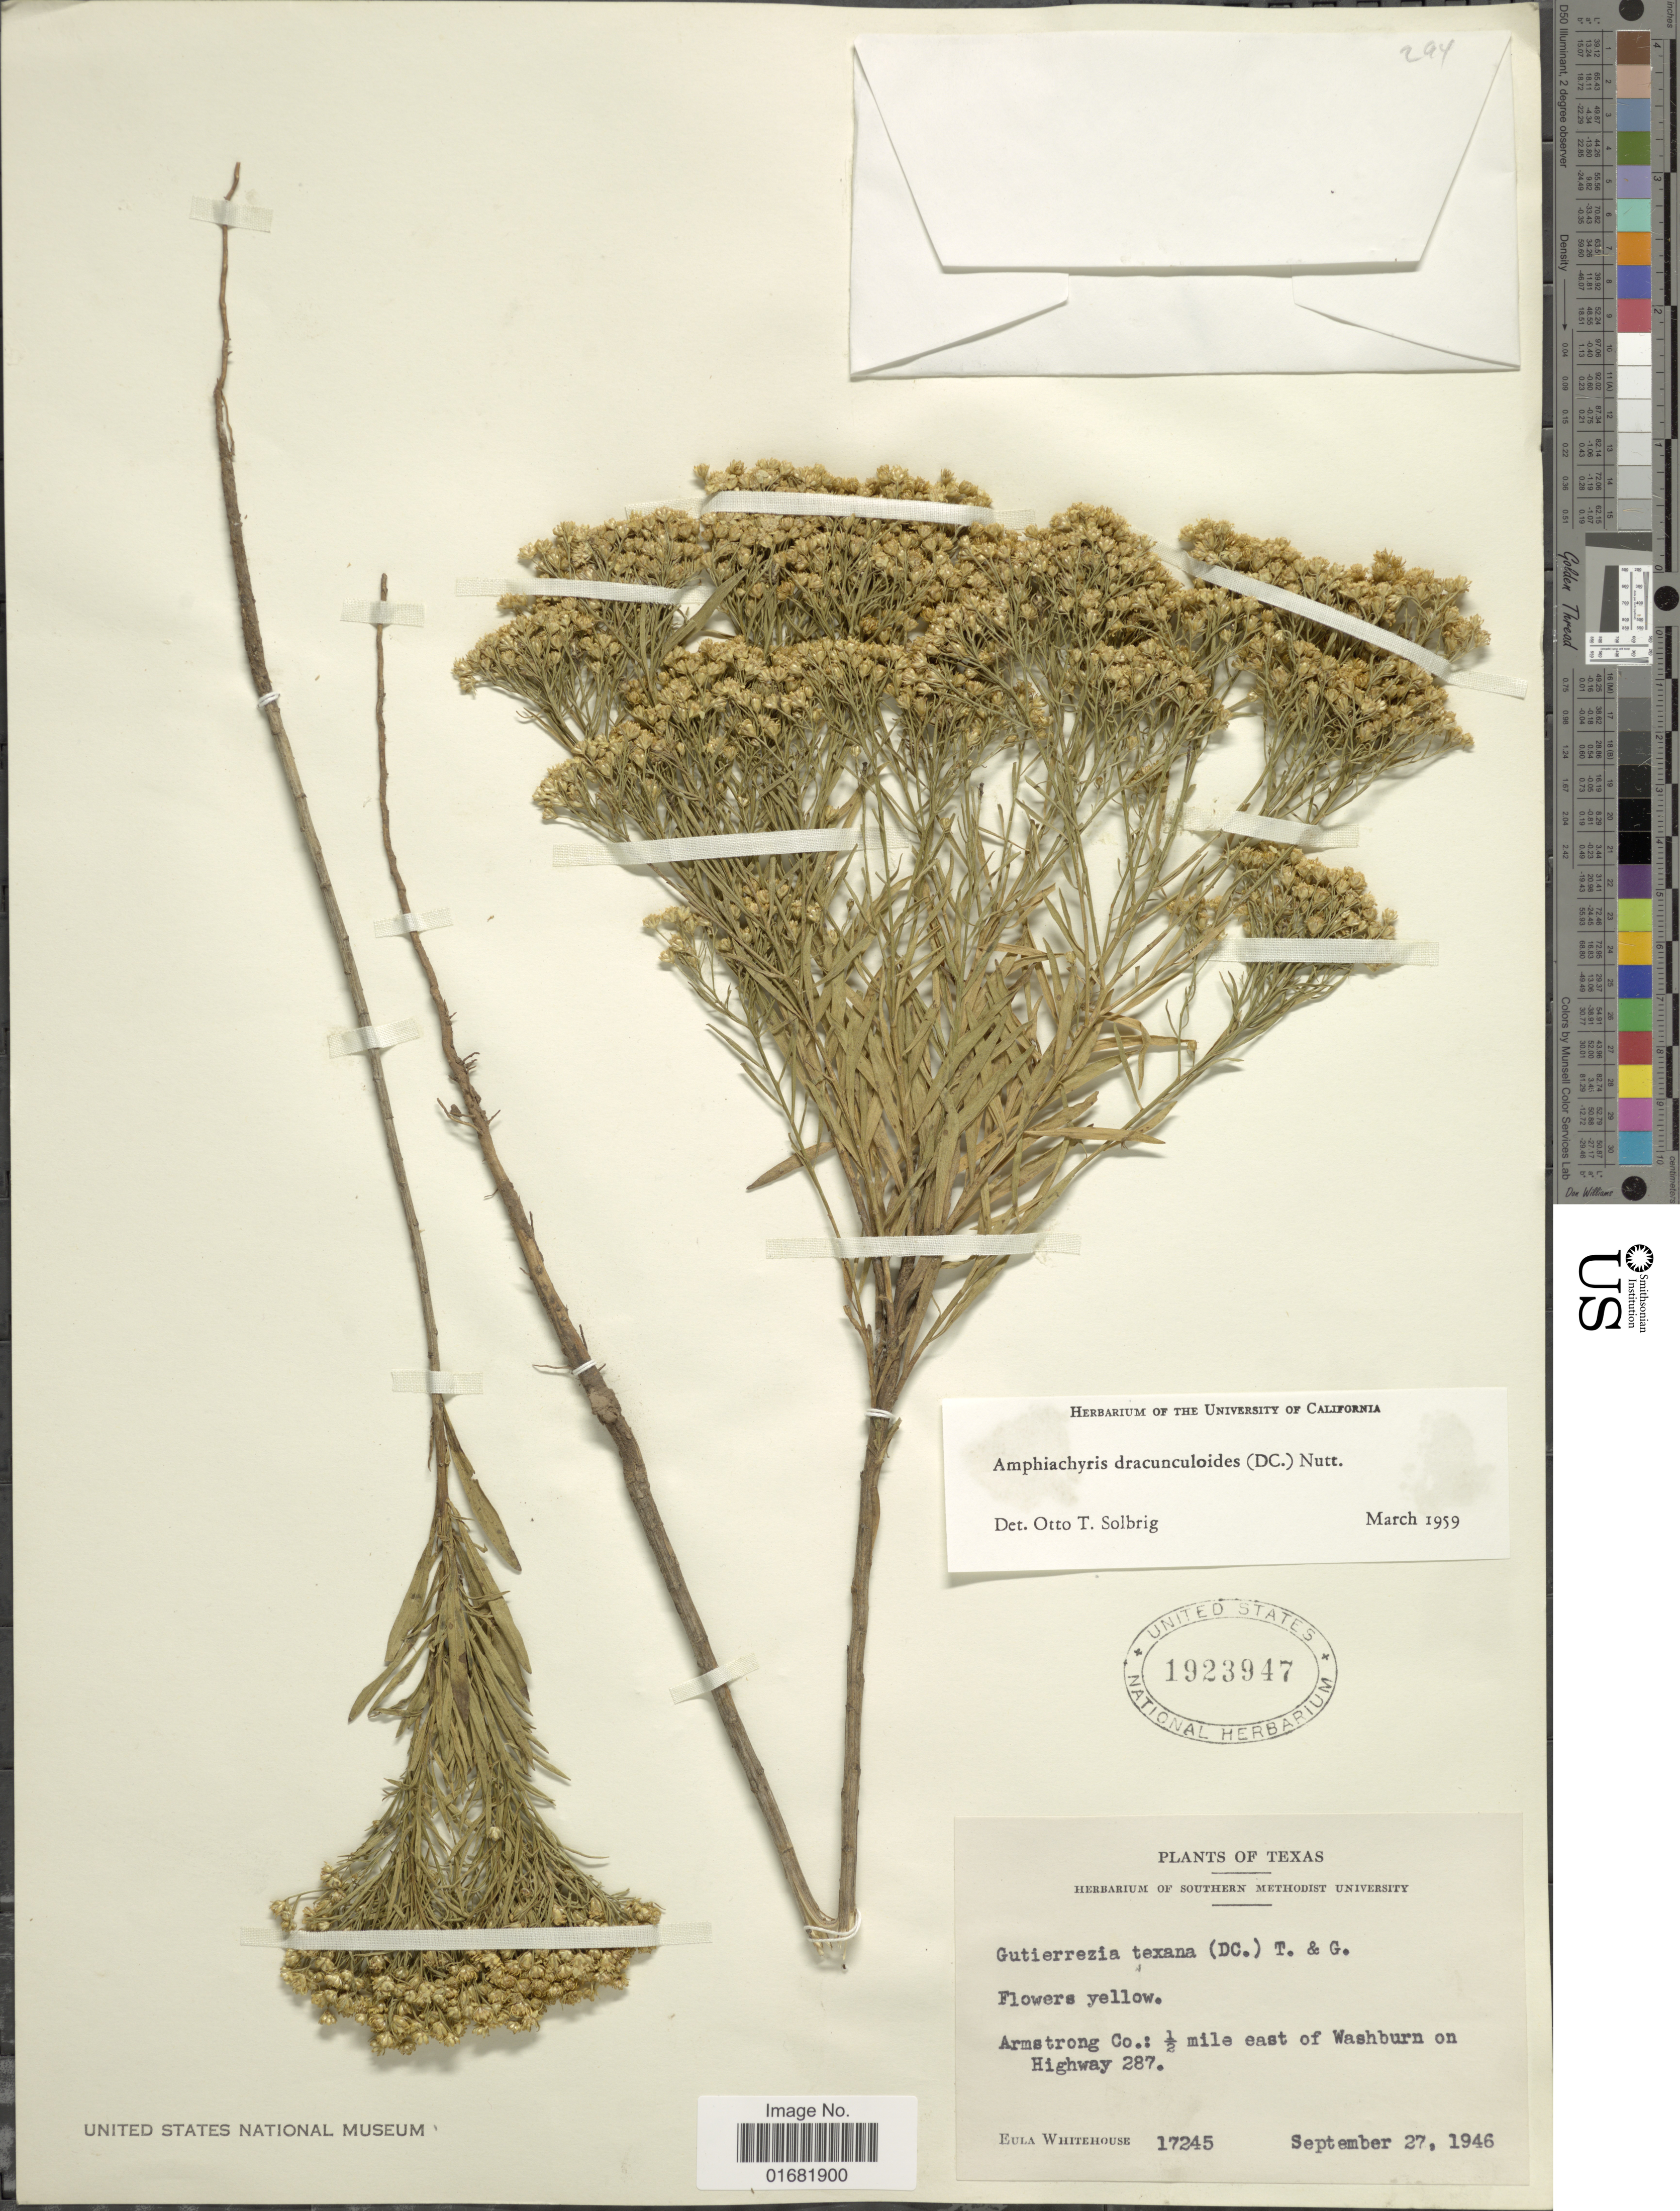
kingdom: Plantae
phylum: Tracheophyta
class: Magnoliopsida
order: Asterales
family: Asteraceae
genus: Amphiachyris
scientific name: Amphiachyris dracunculoides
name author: (DC.) Nutt.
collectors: E. Whitehouse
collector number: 17245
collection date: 1946-09-27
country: United States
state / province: Texas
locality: Armstrong Co.: ½ mile east of Washburn on Highway 287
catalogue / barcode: US 1923947